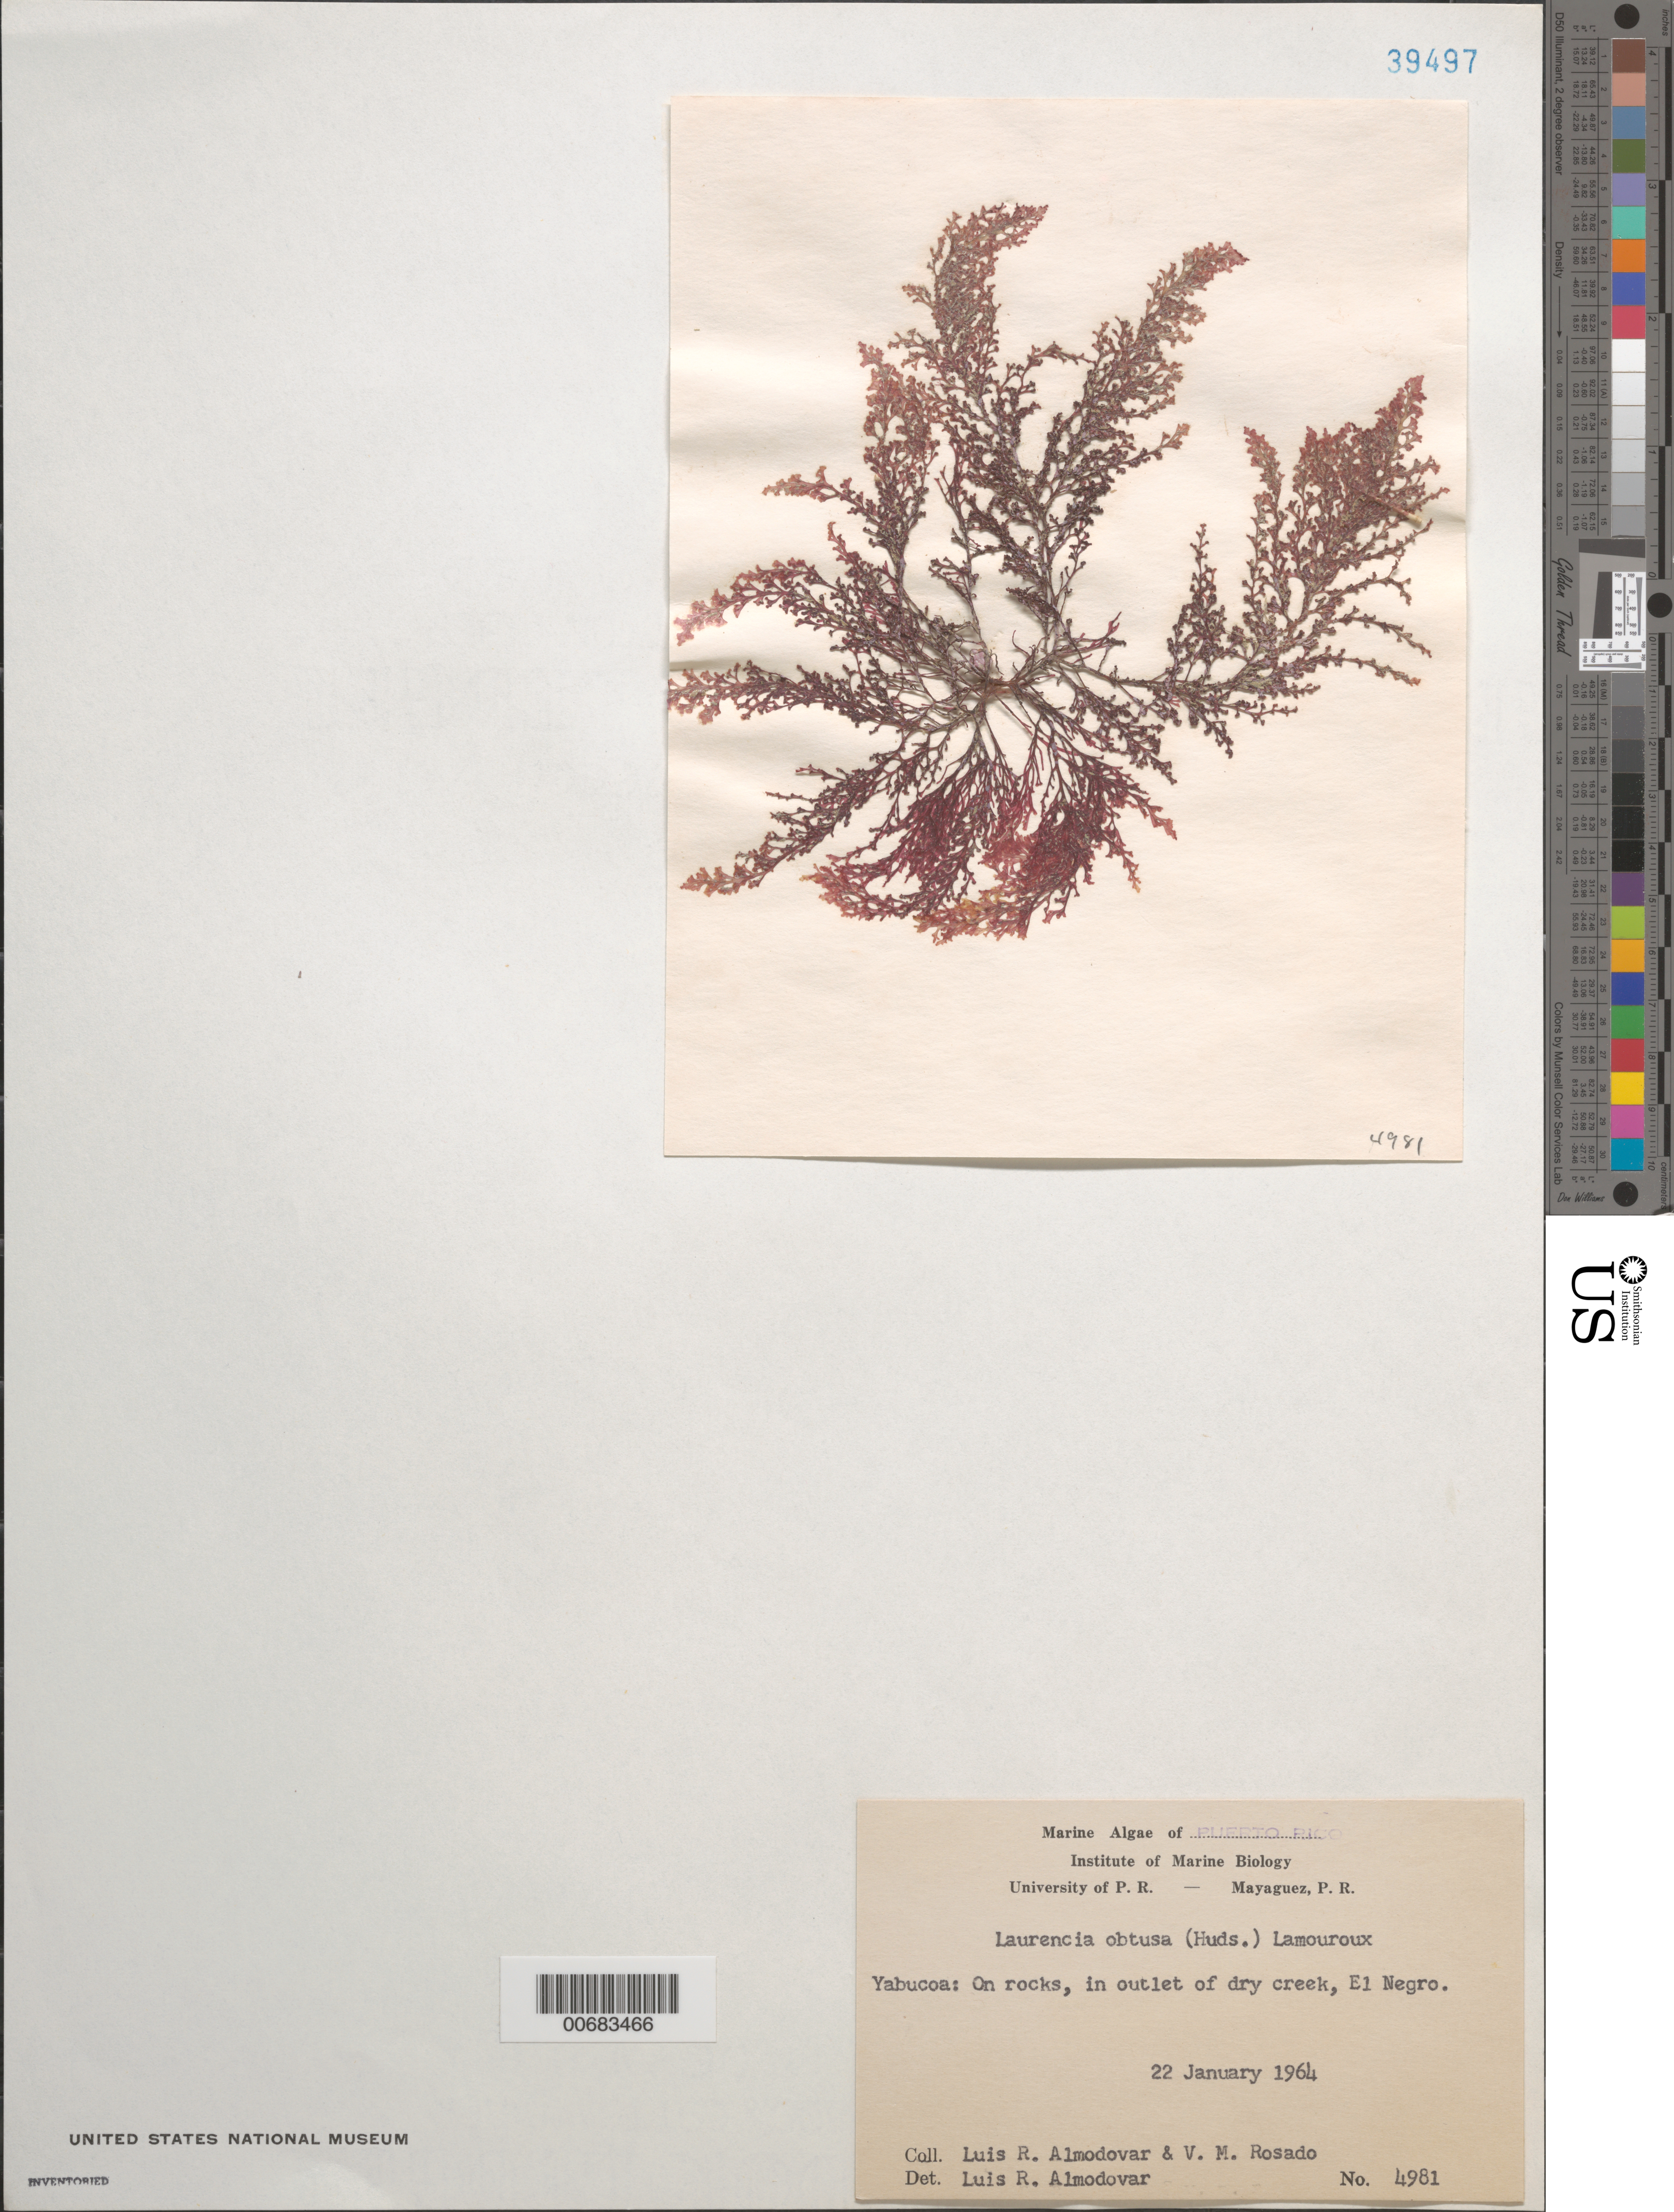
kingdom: Plantae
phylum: Rhodophyta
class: Florideophyceae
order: Ceramiales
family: Rhodomelaceae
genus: Laurencia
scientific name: Laurencia obtusa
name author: (Huds.) J.V.Lamouroux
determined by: Almodovar, L. R.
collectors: L. Almodovar & V. Rosado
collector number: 4981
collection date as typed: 22 Jan 1964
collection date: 1964-01-22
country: Puerto Rico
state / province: Yabucoa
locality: El Negro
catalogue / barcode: US 39497